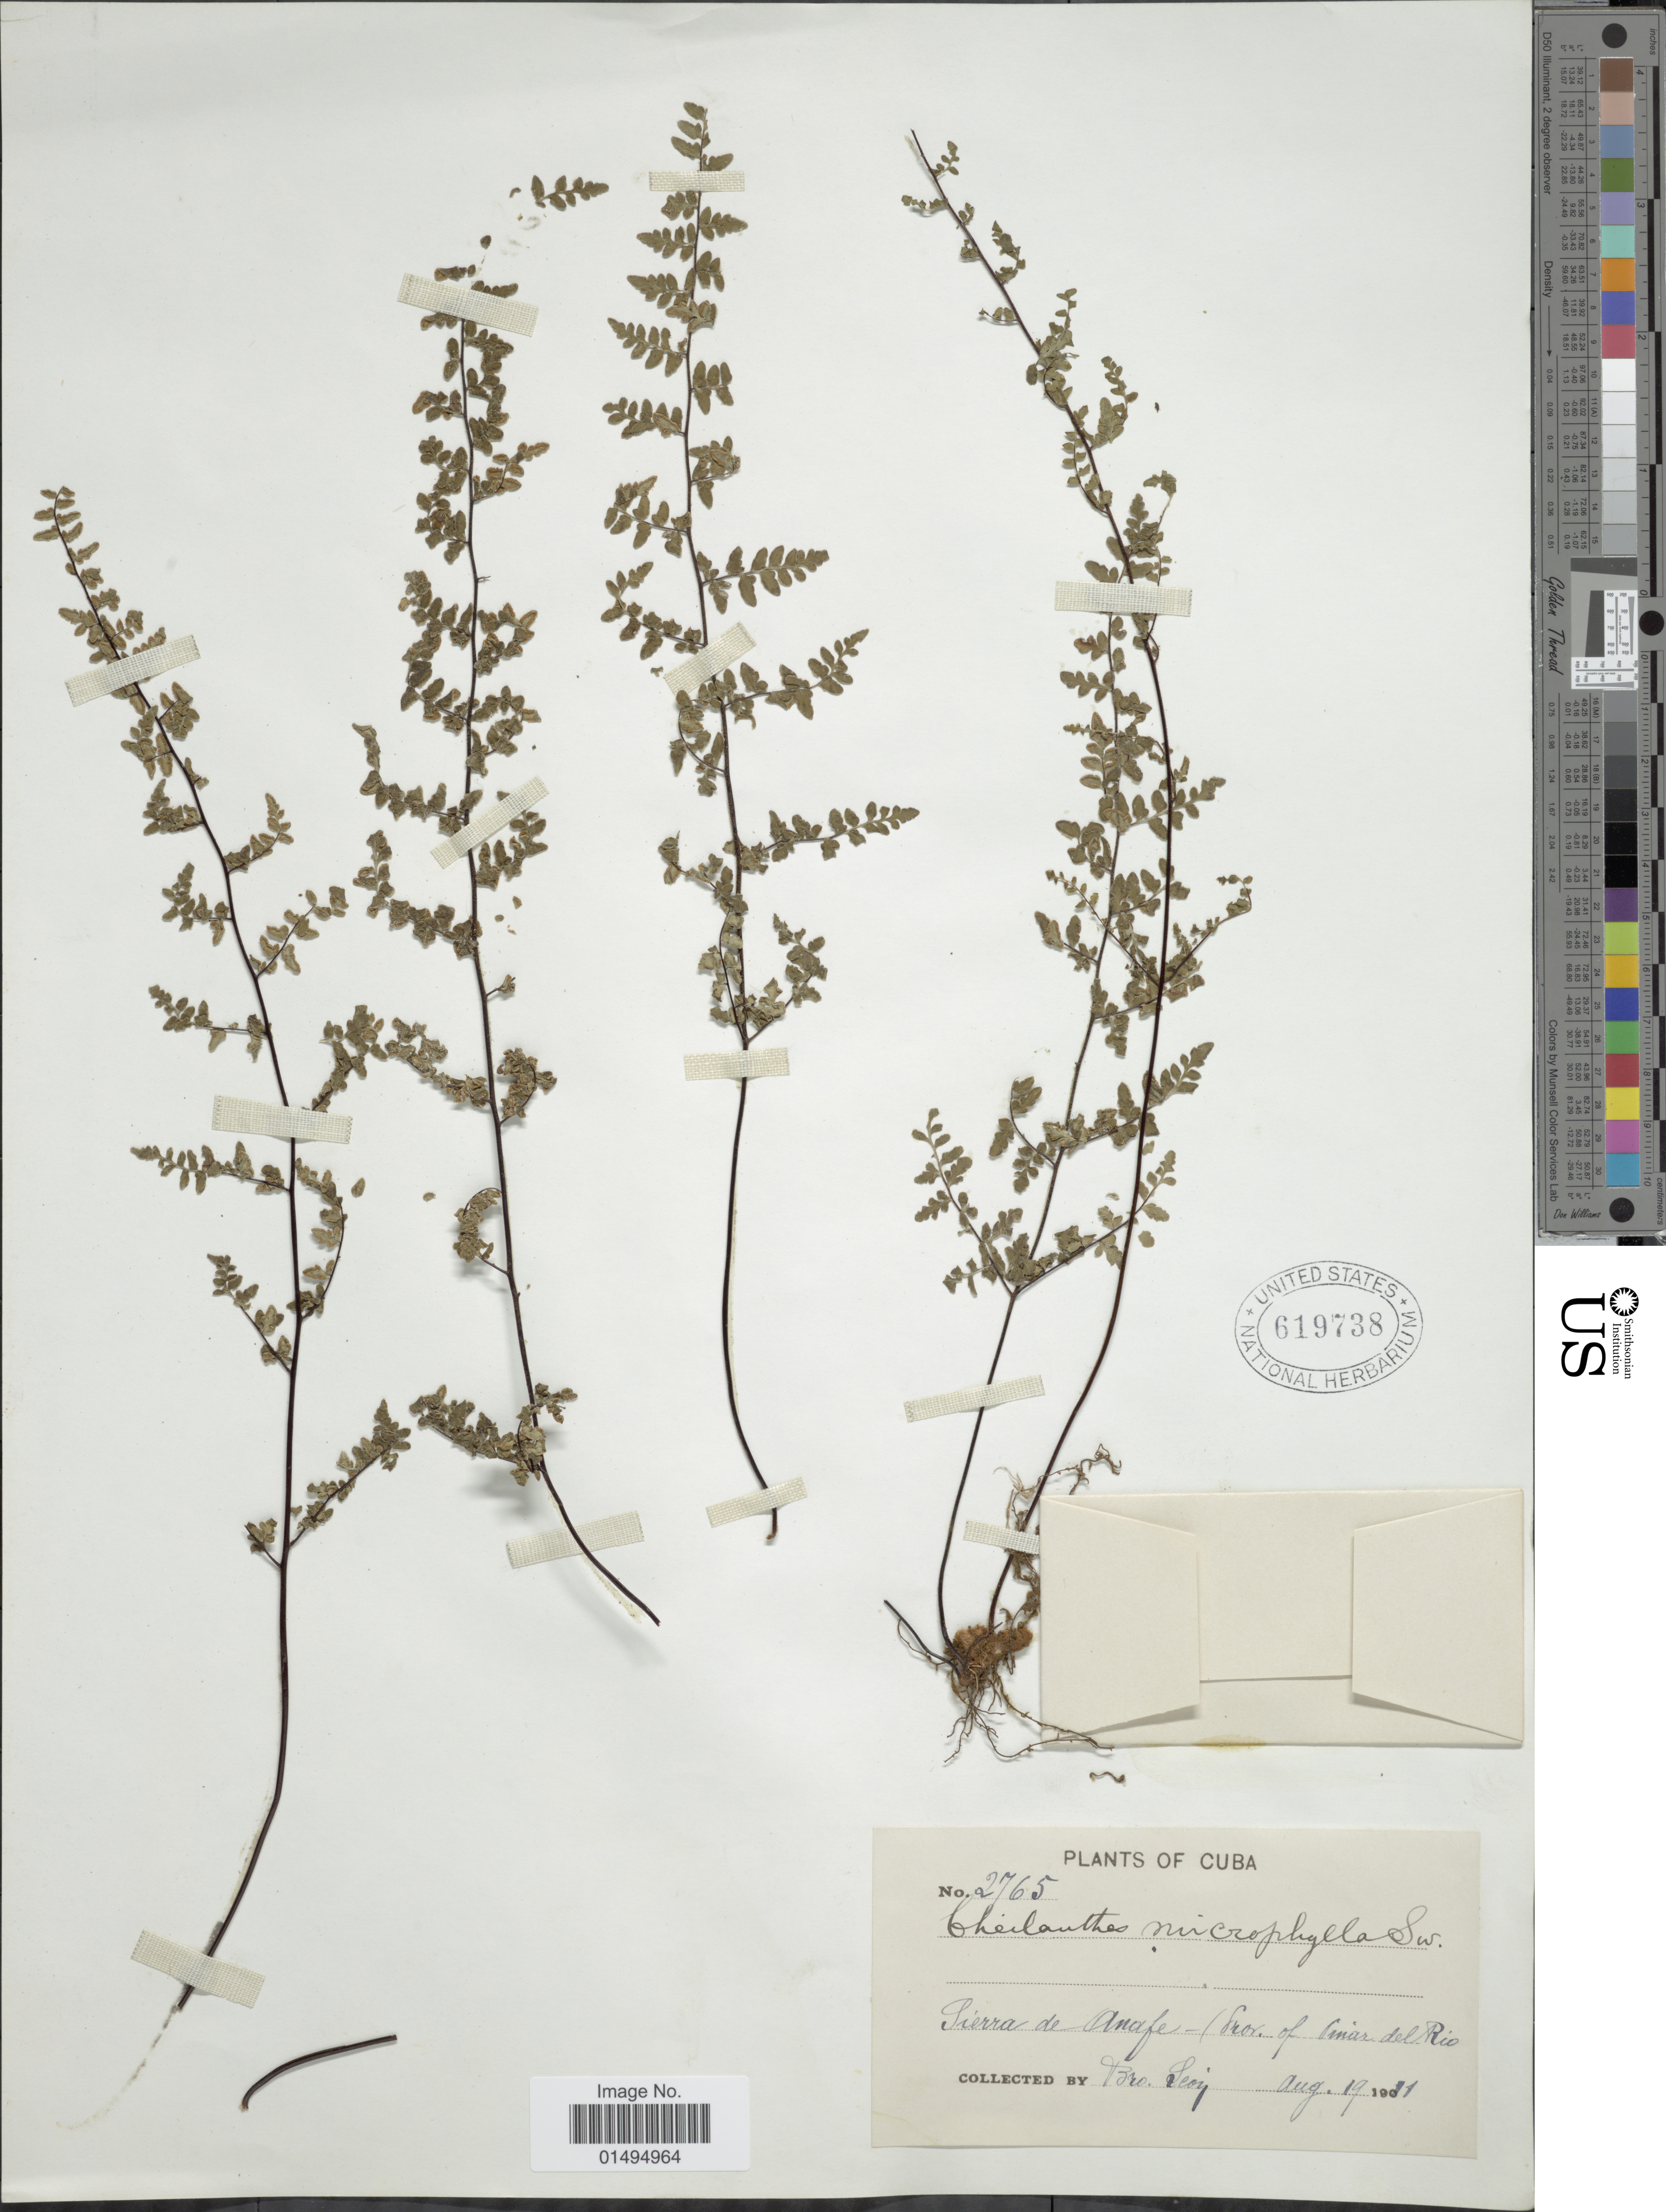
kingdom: Plantae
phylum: Tracheophyta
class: Polypodiopsida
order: Polypodiales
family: Pteridaceae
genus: Myriopteris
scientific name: Myriopteris microphylla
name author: (Sw.) Grusz & Windham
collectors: Bro. León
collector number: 2765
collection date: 1911-08-19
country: Cuba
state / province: Pinar del Río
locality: Sierra de Amafe (Prov. of Pinar del Rio.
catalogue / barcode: US 619738